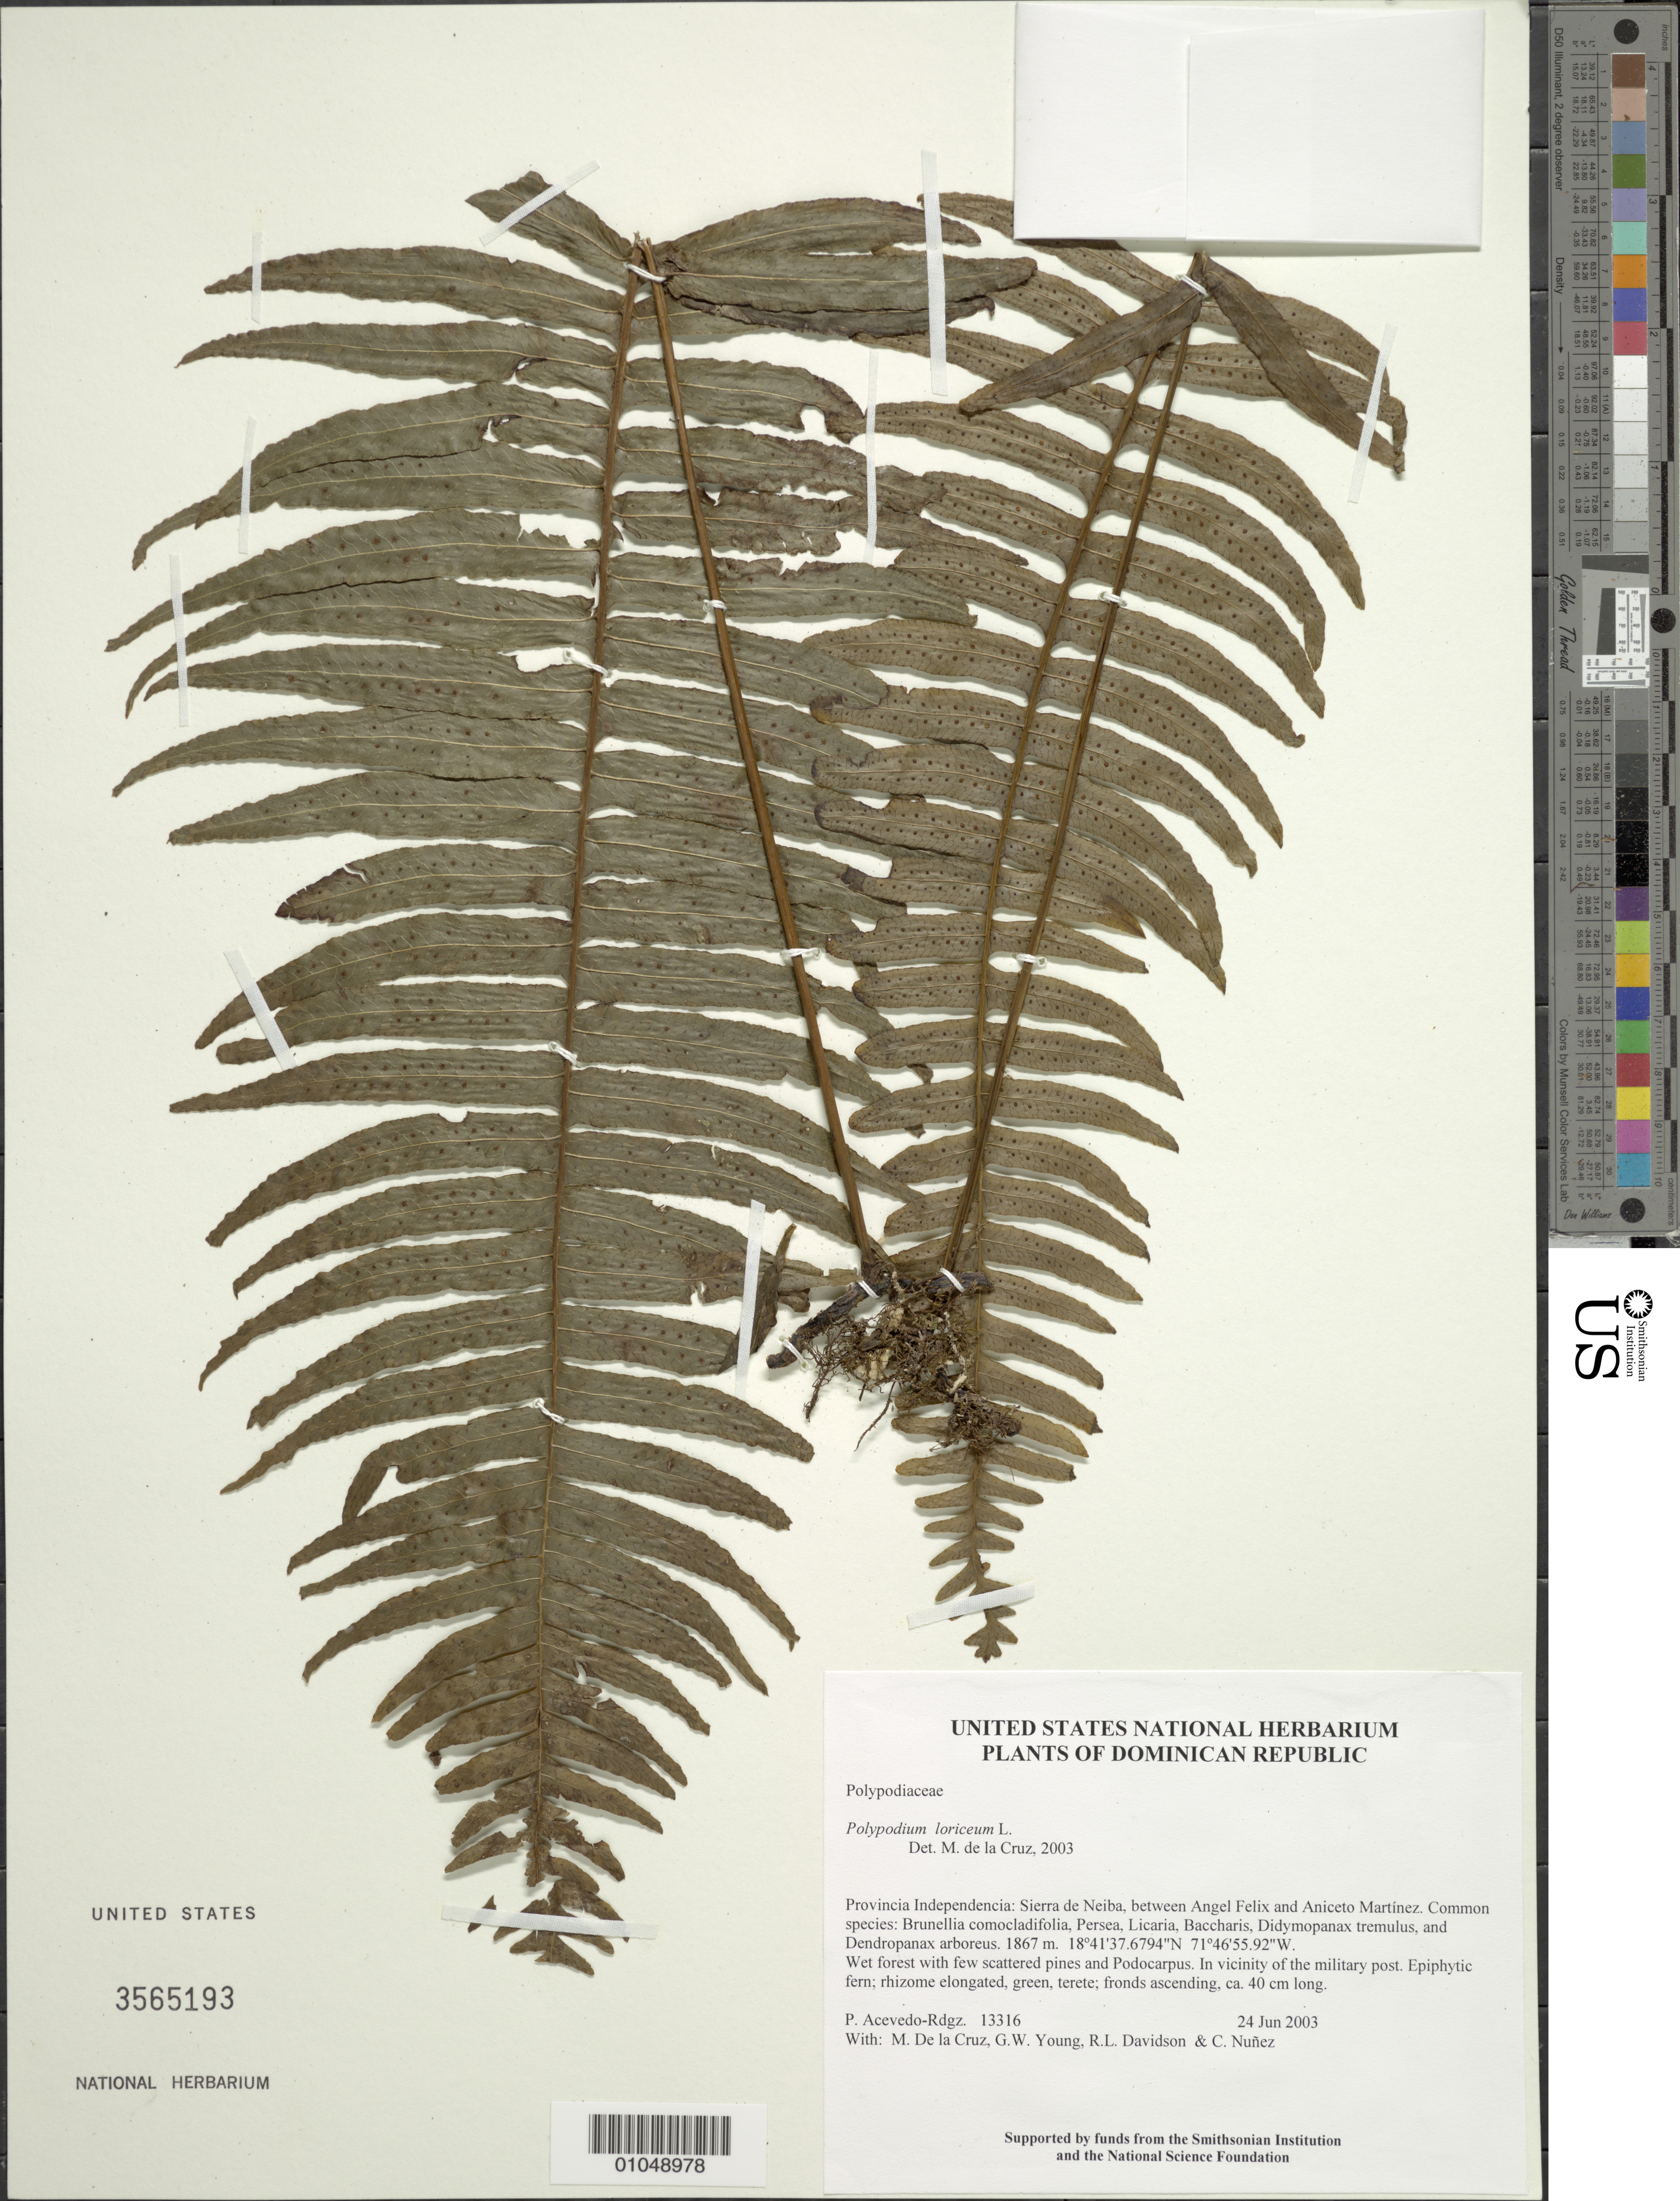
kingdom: Plantae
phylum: Tracheophyta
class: Polypodiopsida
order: Polypodiales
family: Polypodiaceae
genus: Serpocaulon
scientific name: Serpocaulon loriceum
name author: (L.) A.R. Sm.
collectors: P. Acevedo-Rodr., M. de la Cruz, J. Rawlins, G. Young, R. Davidson & C. Nunez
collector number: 13316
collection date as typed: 24 Jun 2003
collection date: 2003-06-24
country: Dominican Republic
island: Hispaniola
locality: Provincia Independencia: Sierra de Neiba, between Angel Felix and Aniceto Martínez. Common species: Brunellia comocladifolia, Persea, Licaria, Baccharis, Didymopanax tremulus, and Dendropanax arboreus.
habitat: Wet forest with few scattered pines and Podocarpus. In vicinity of the military post.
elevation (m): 1867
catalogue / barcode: US 3565193